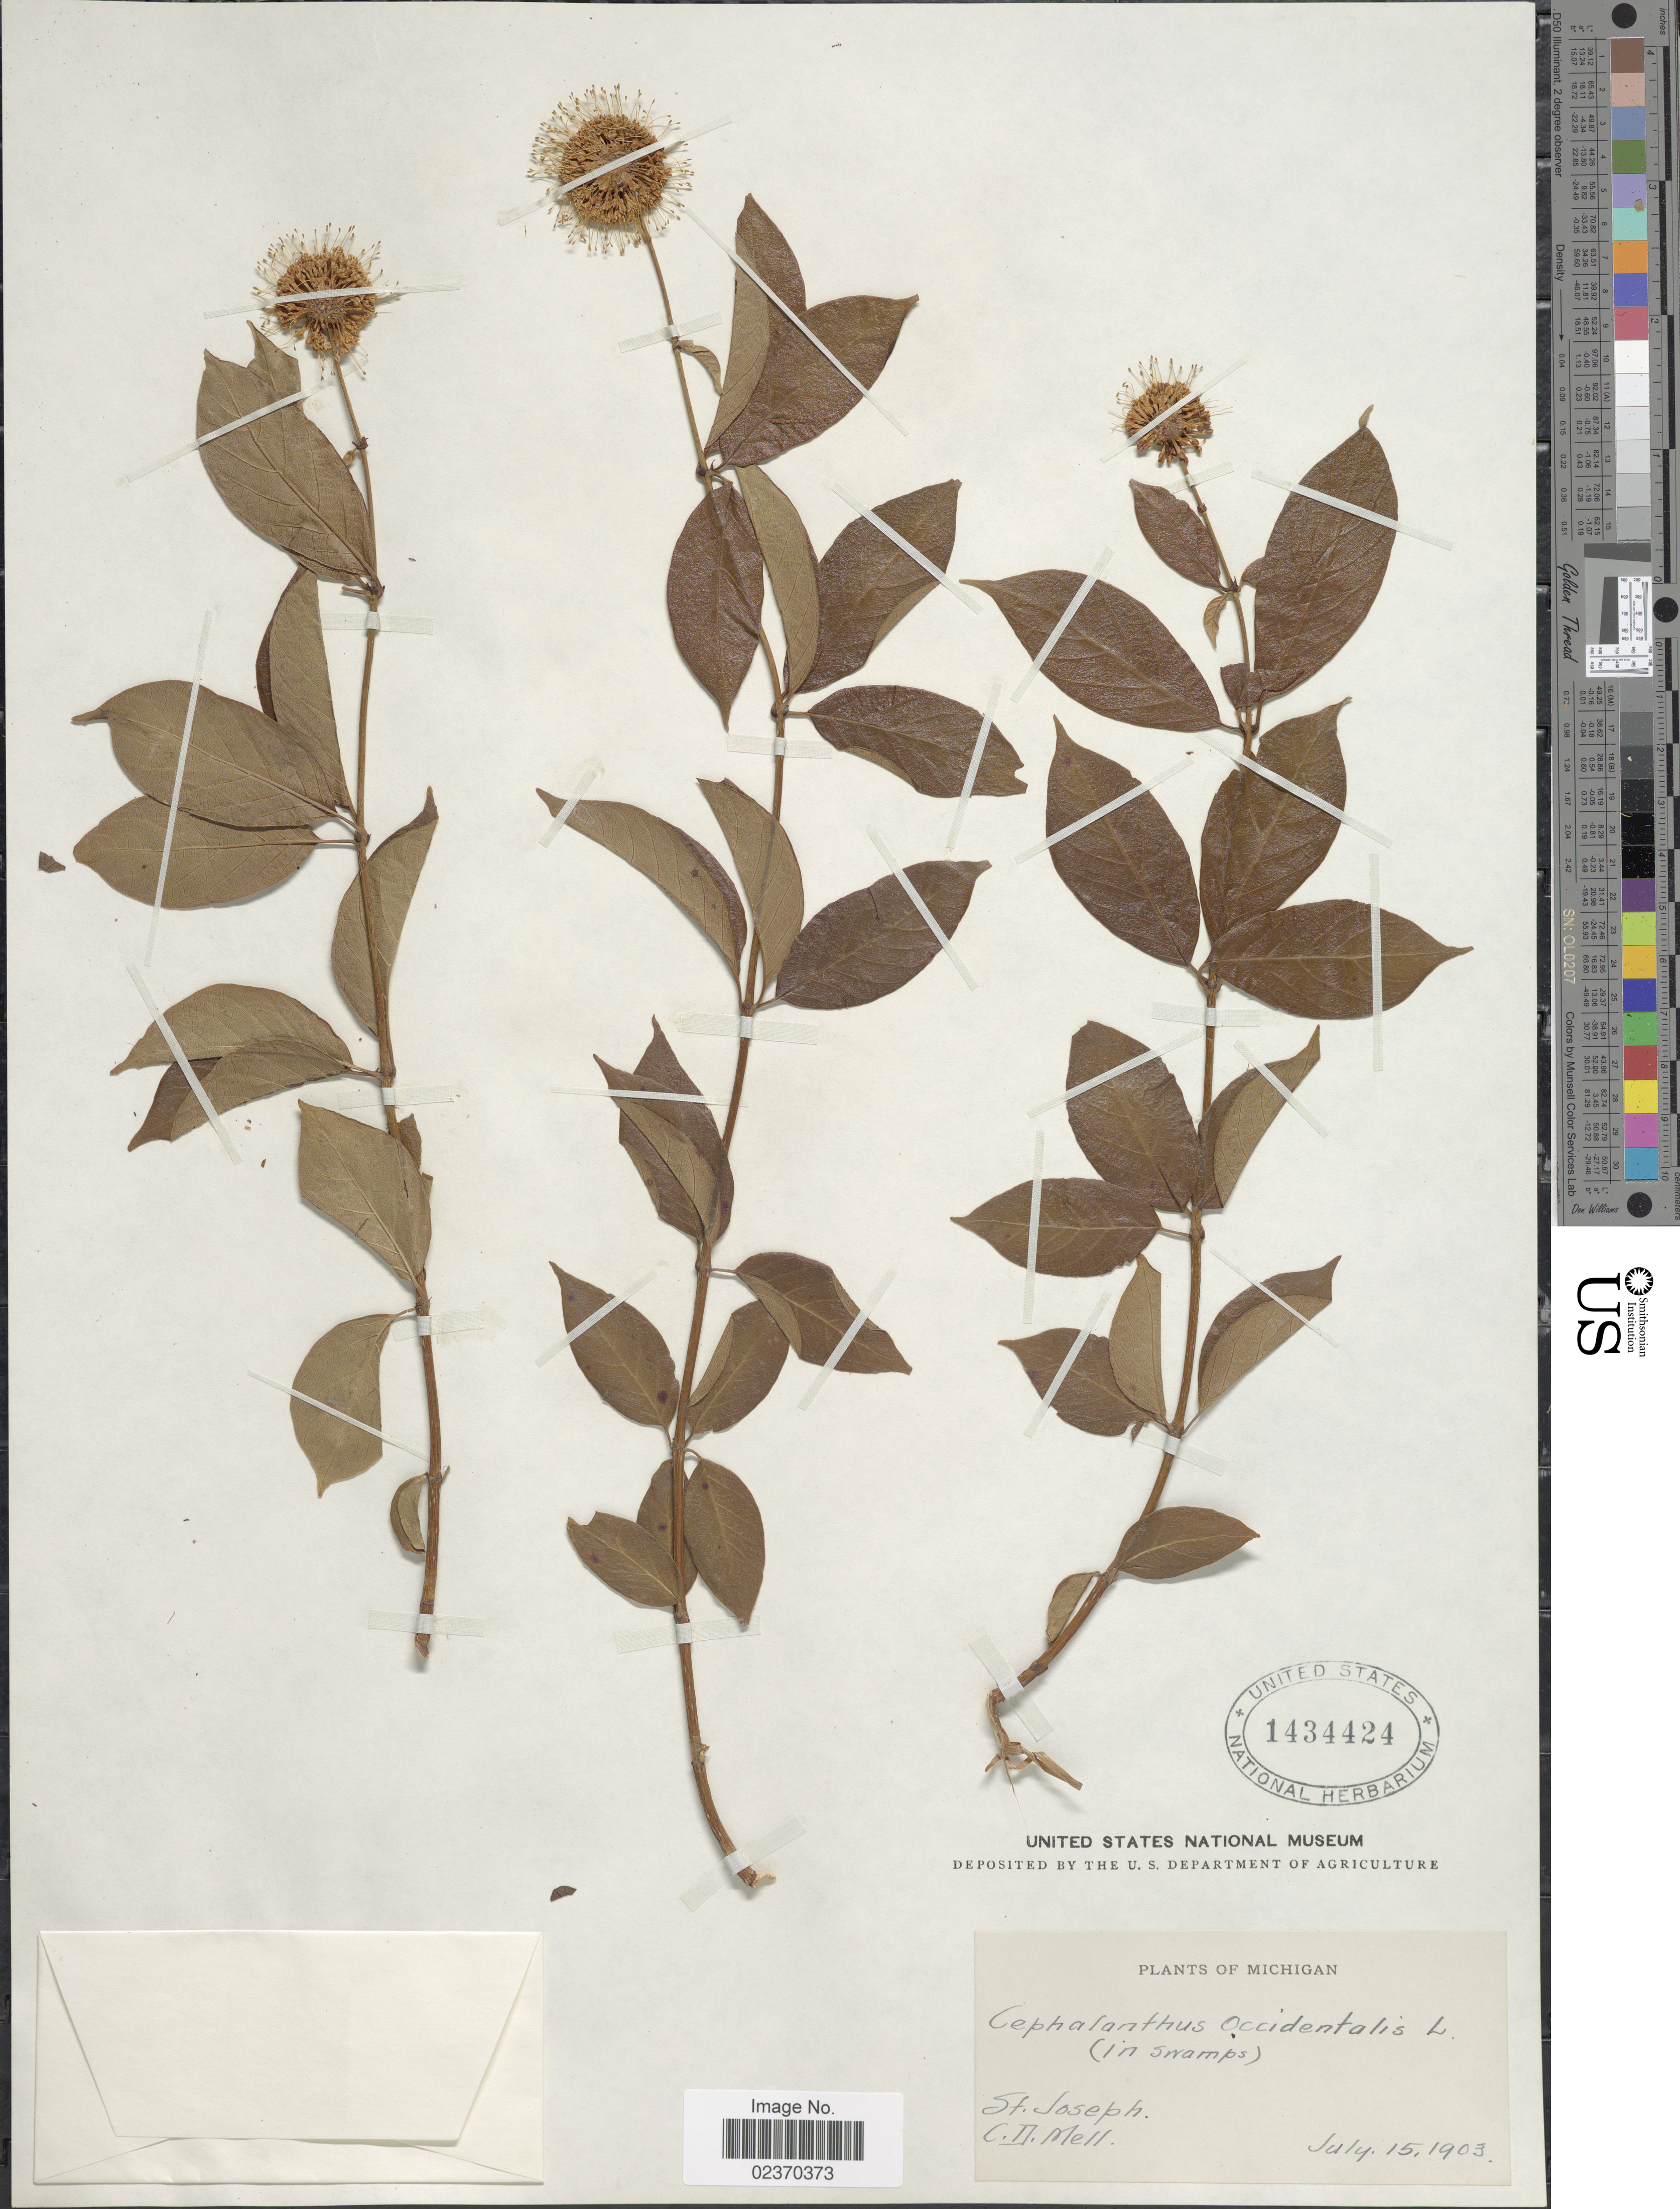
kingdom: Plantae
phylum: Tracheophyta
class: Magnoliopsida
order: Gentianales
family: Rubiaceae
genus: Cephalanthus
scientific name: Cephalanthus occidentalis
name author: L.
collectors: C. D. Mell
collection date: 1903-07-15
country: United States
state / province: Michigan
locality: St. Jospeh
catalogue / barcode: US 1434424